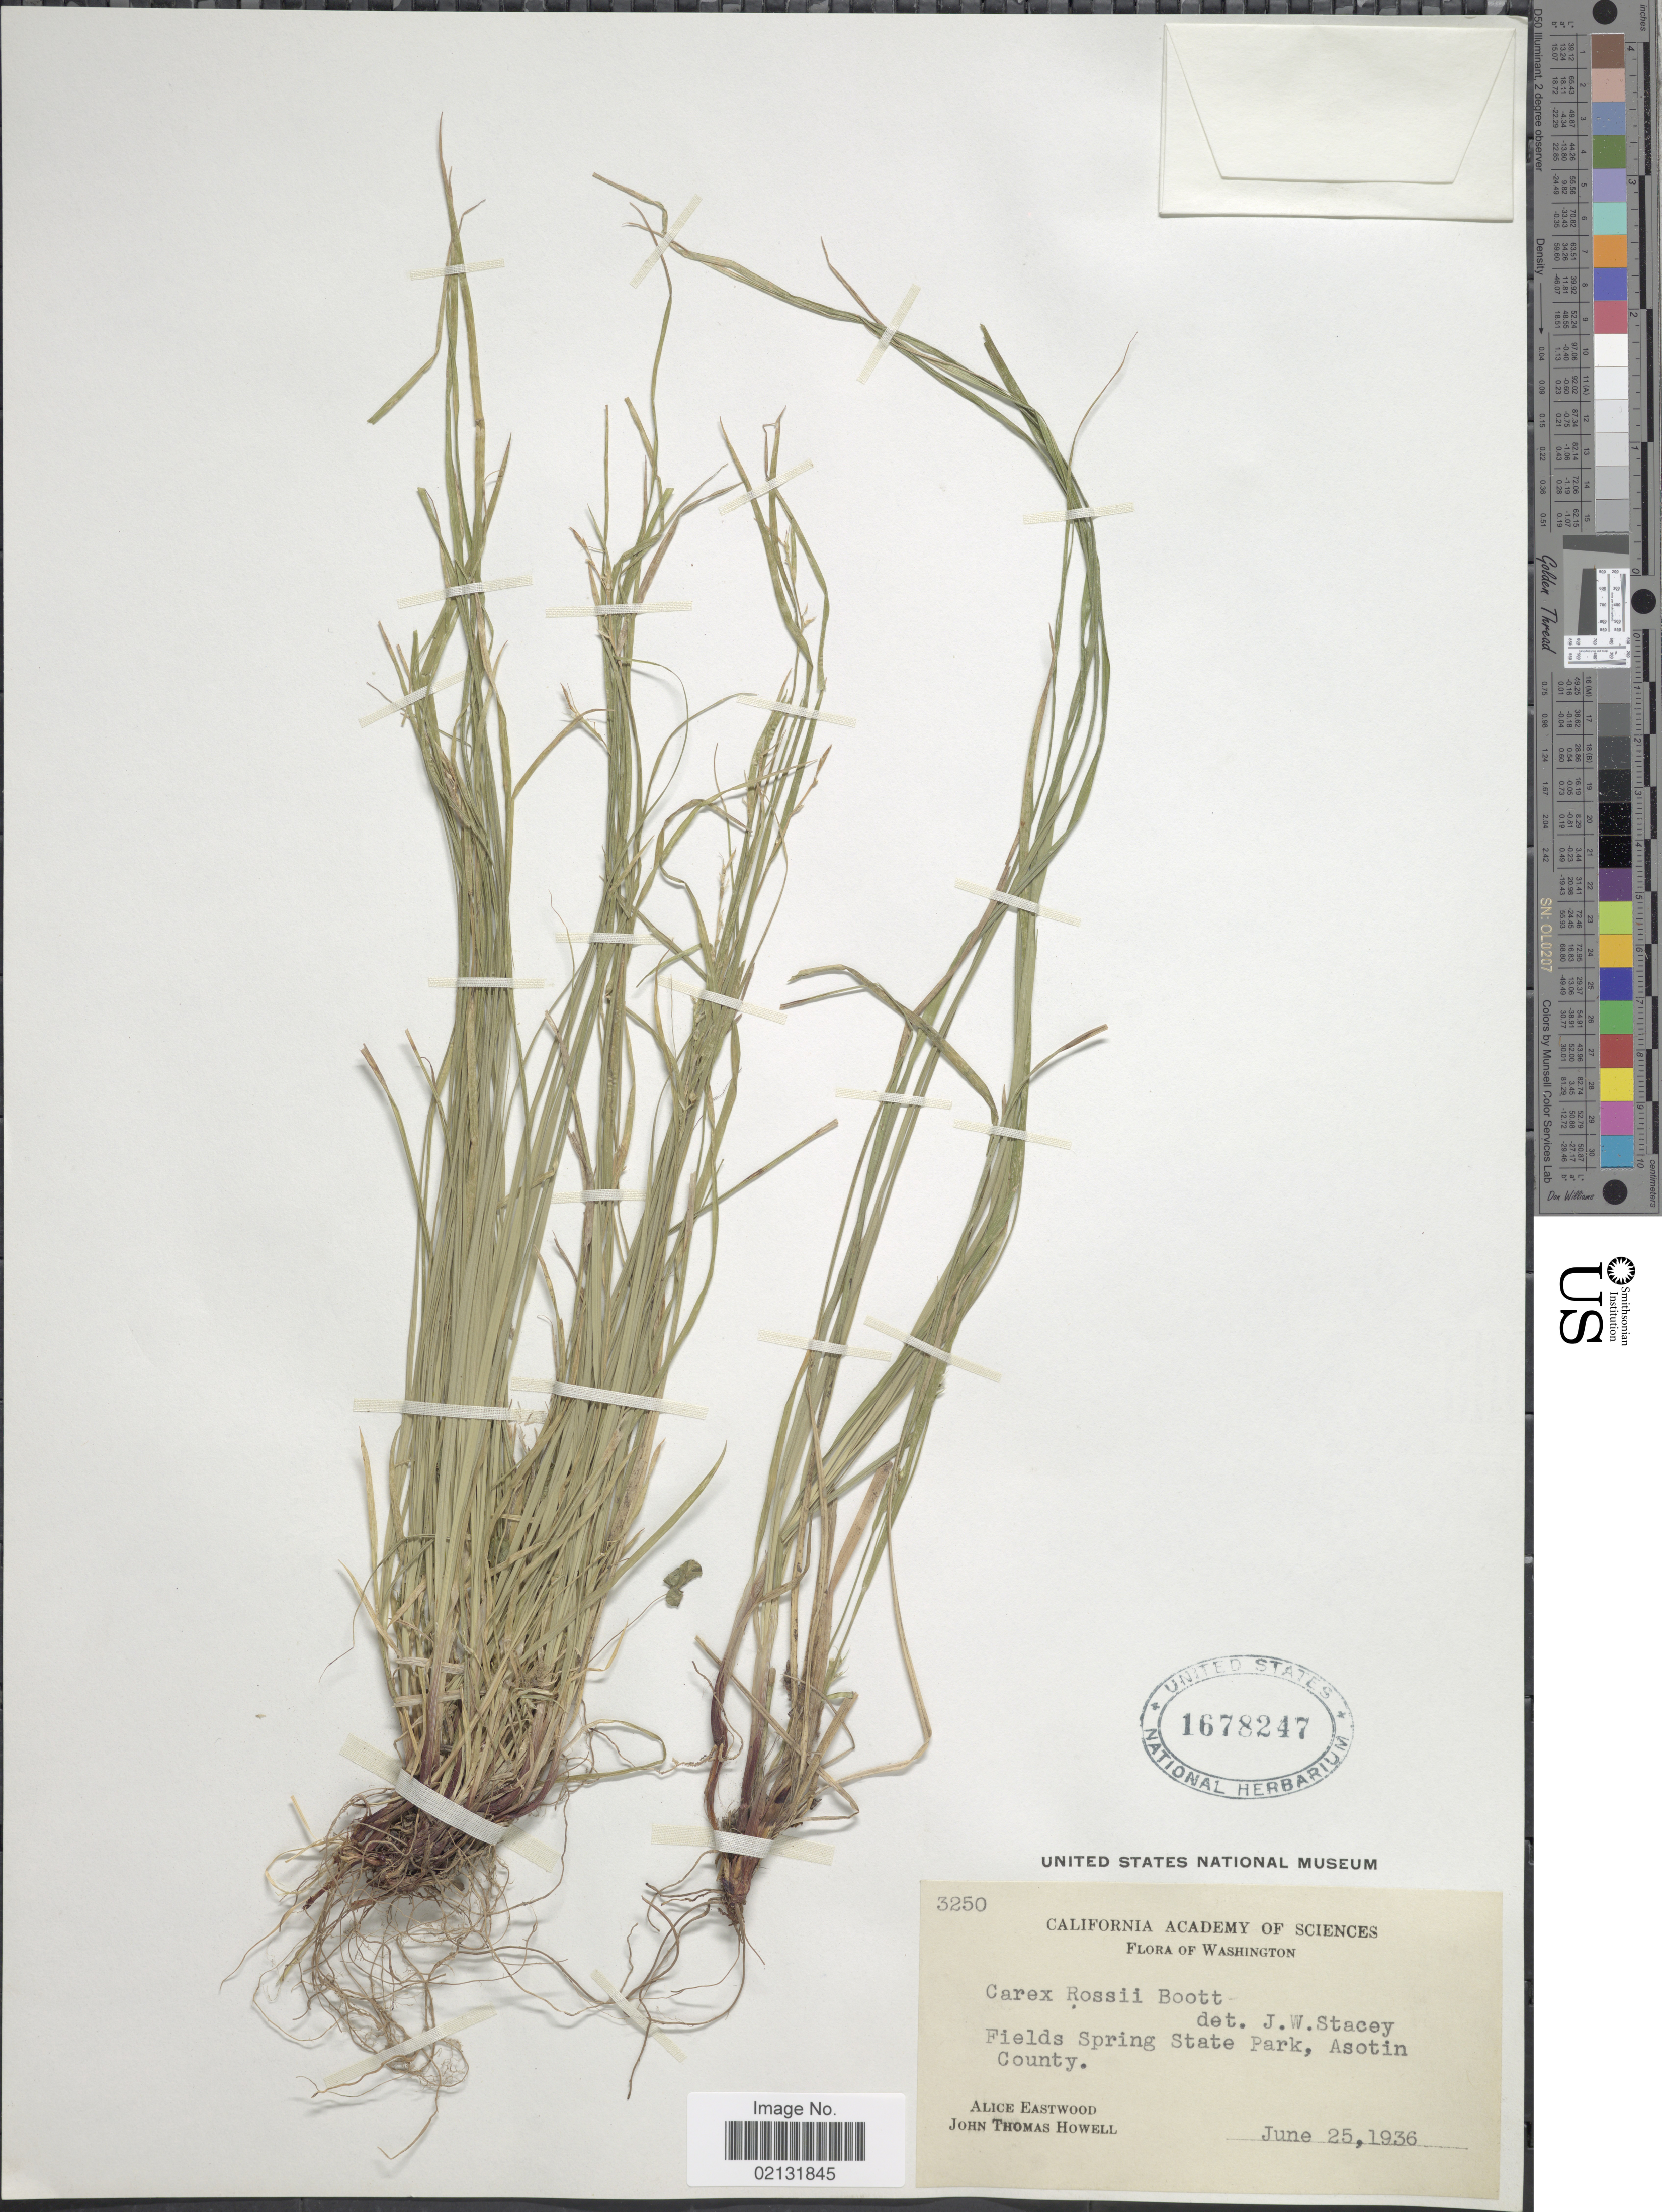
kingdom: Plantae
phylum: Tracheophyta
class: Liliopsida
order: Poales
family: Cyperaceae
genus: Carex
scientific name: Carex rossii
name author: Boott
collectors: A. Eastwood & J. T. Howell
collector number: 3250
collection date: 1936-06-25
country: United States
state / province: Washington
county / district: Asotin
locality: Fields Springs State Park, Asotin County.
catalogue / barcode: US 1678247